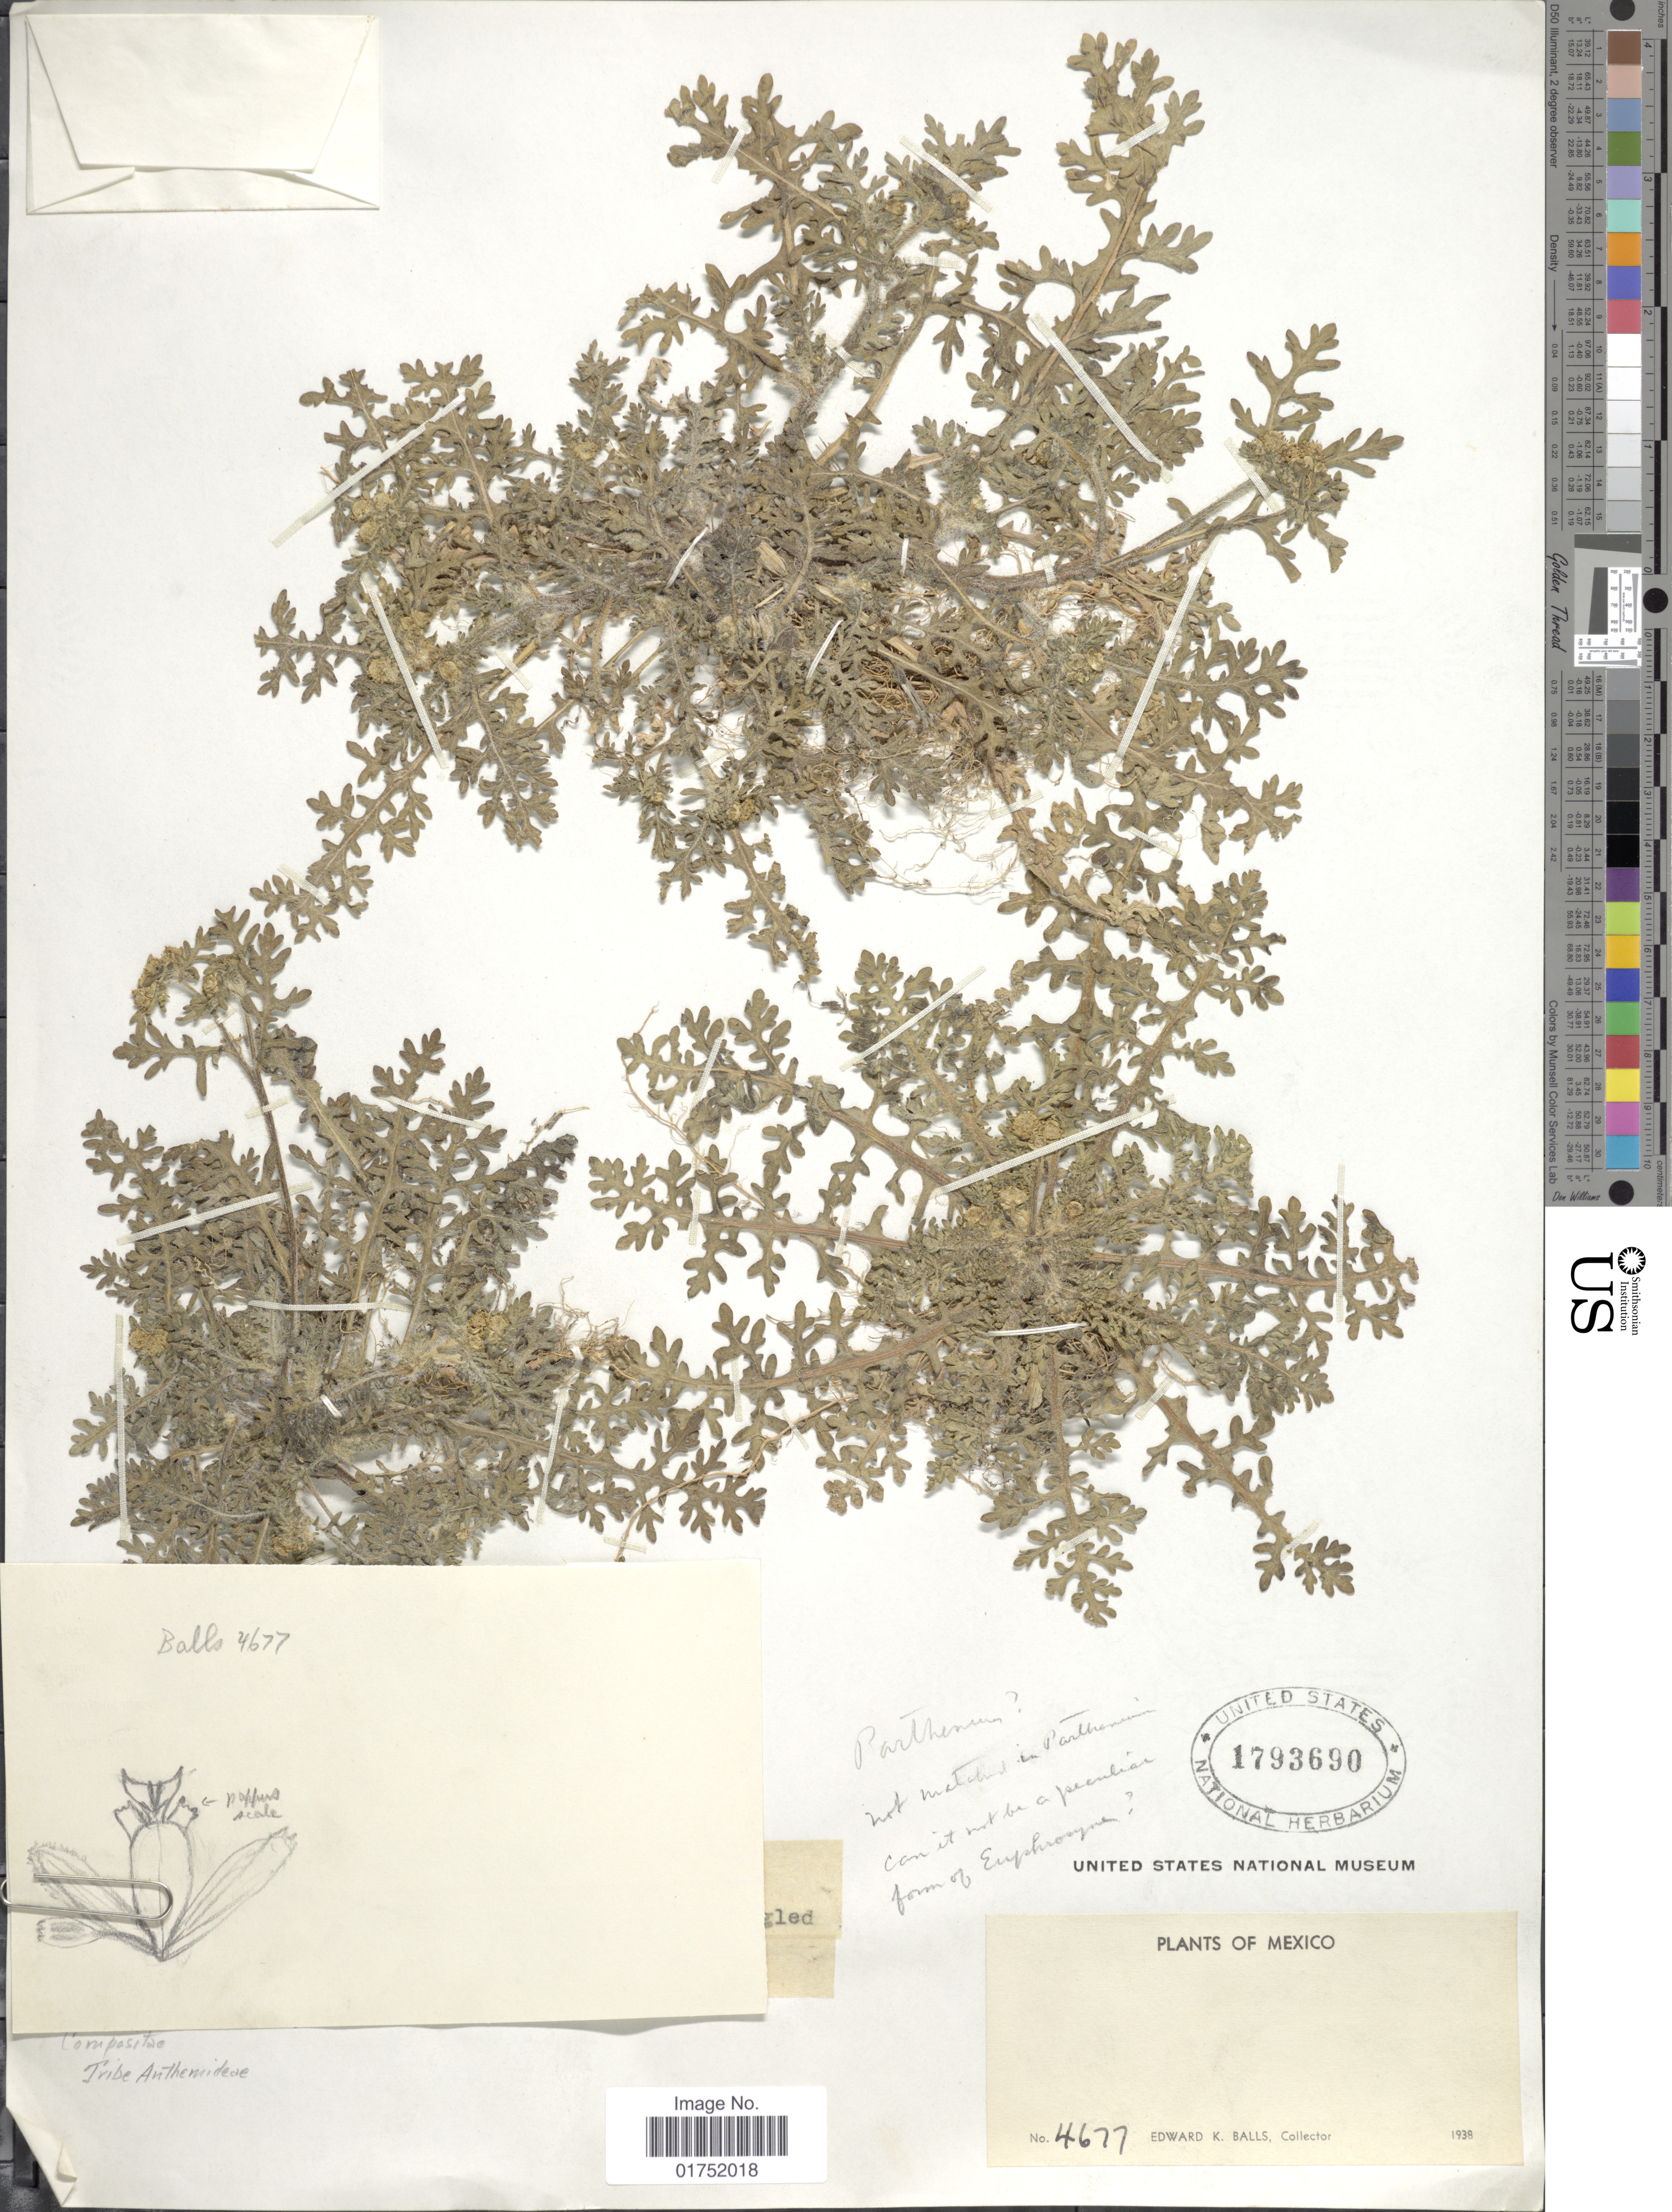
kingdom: Plantae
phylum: Tracheophyta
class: Magnoliopsida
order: Asterales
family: Asteraceae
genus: Parthenium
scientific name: Parthenium bipinnatifidum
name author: (Ortega) Rollins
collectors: E. K. Balls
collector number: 4677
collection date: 1938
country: Mexico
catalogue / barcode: US 1793690